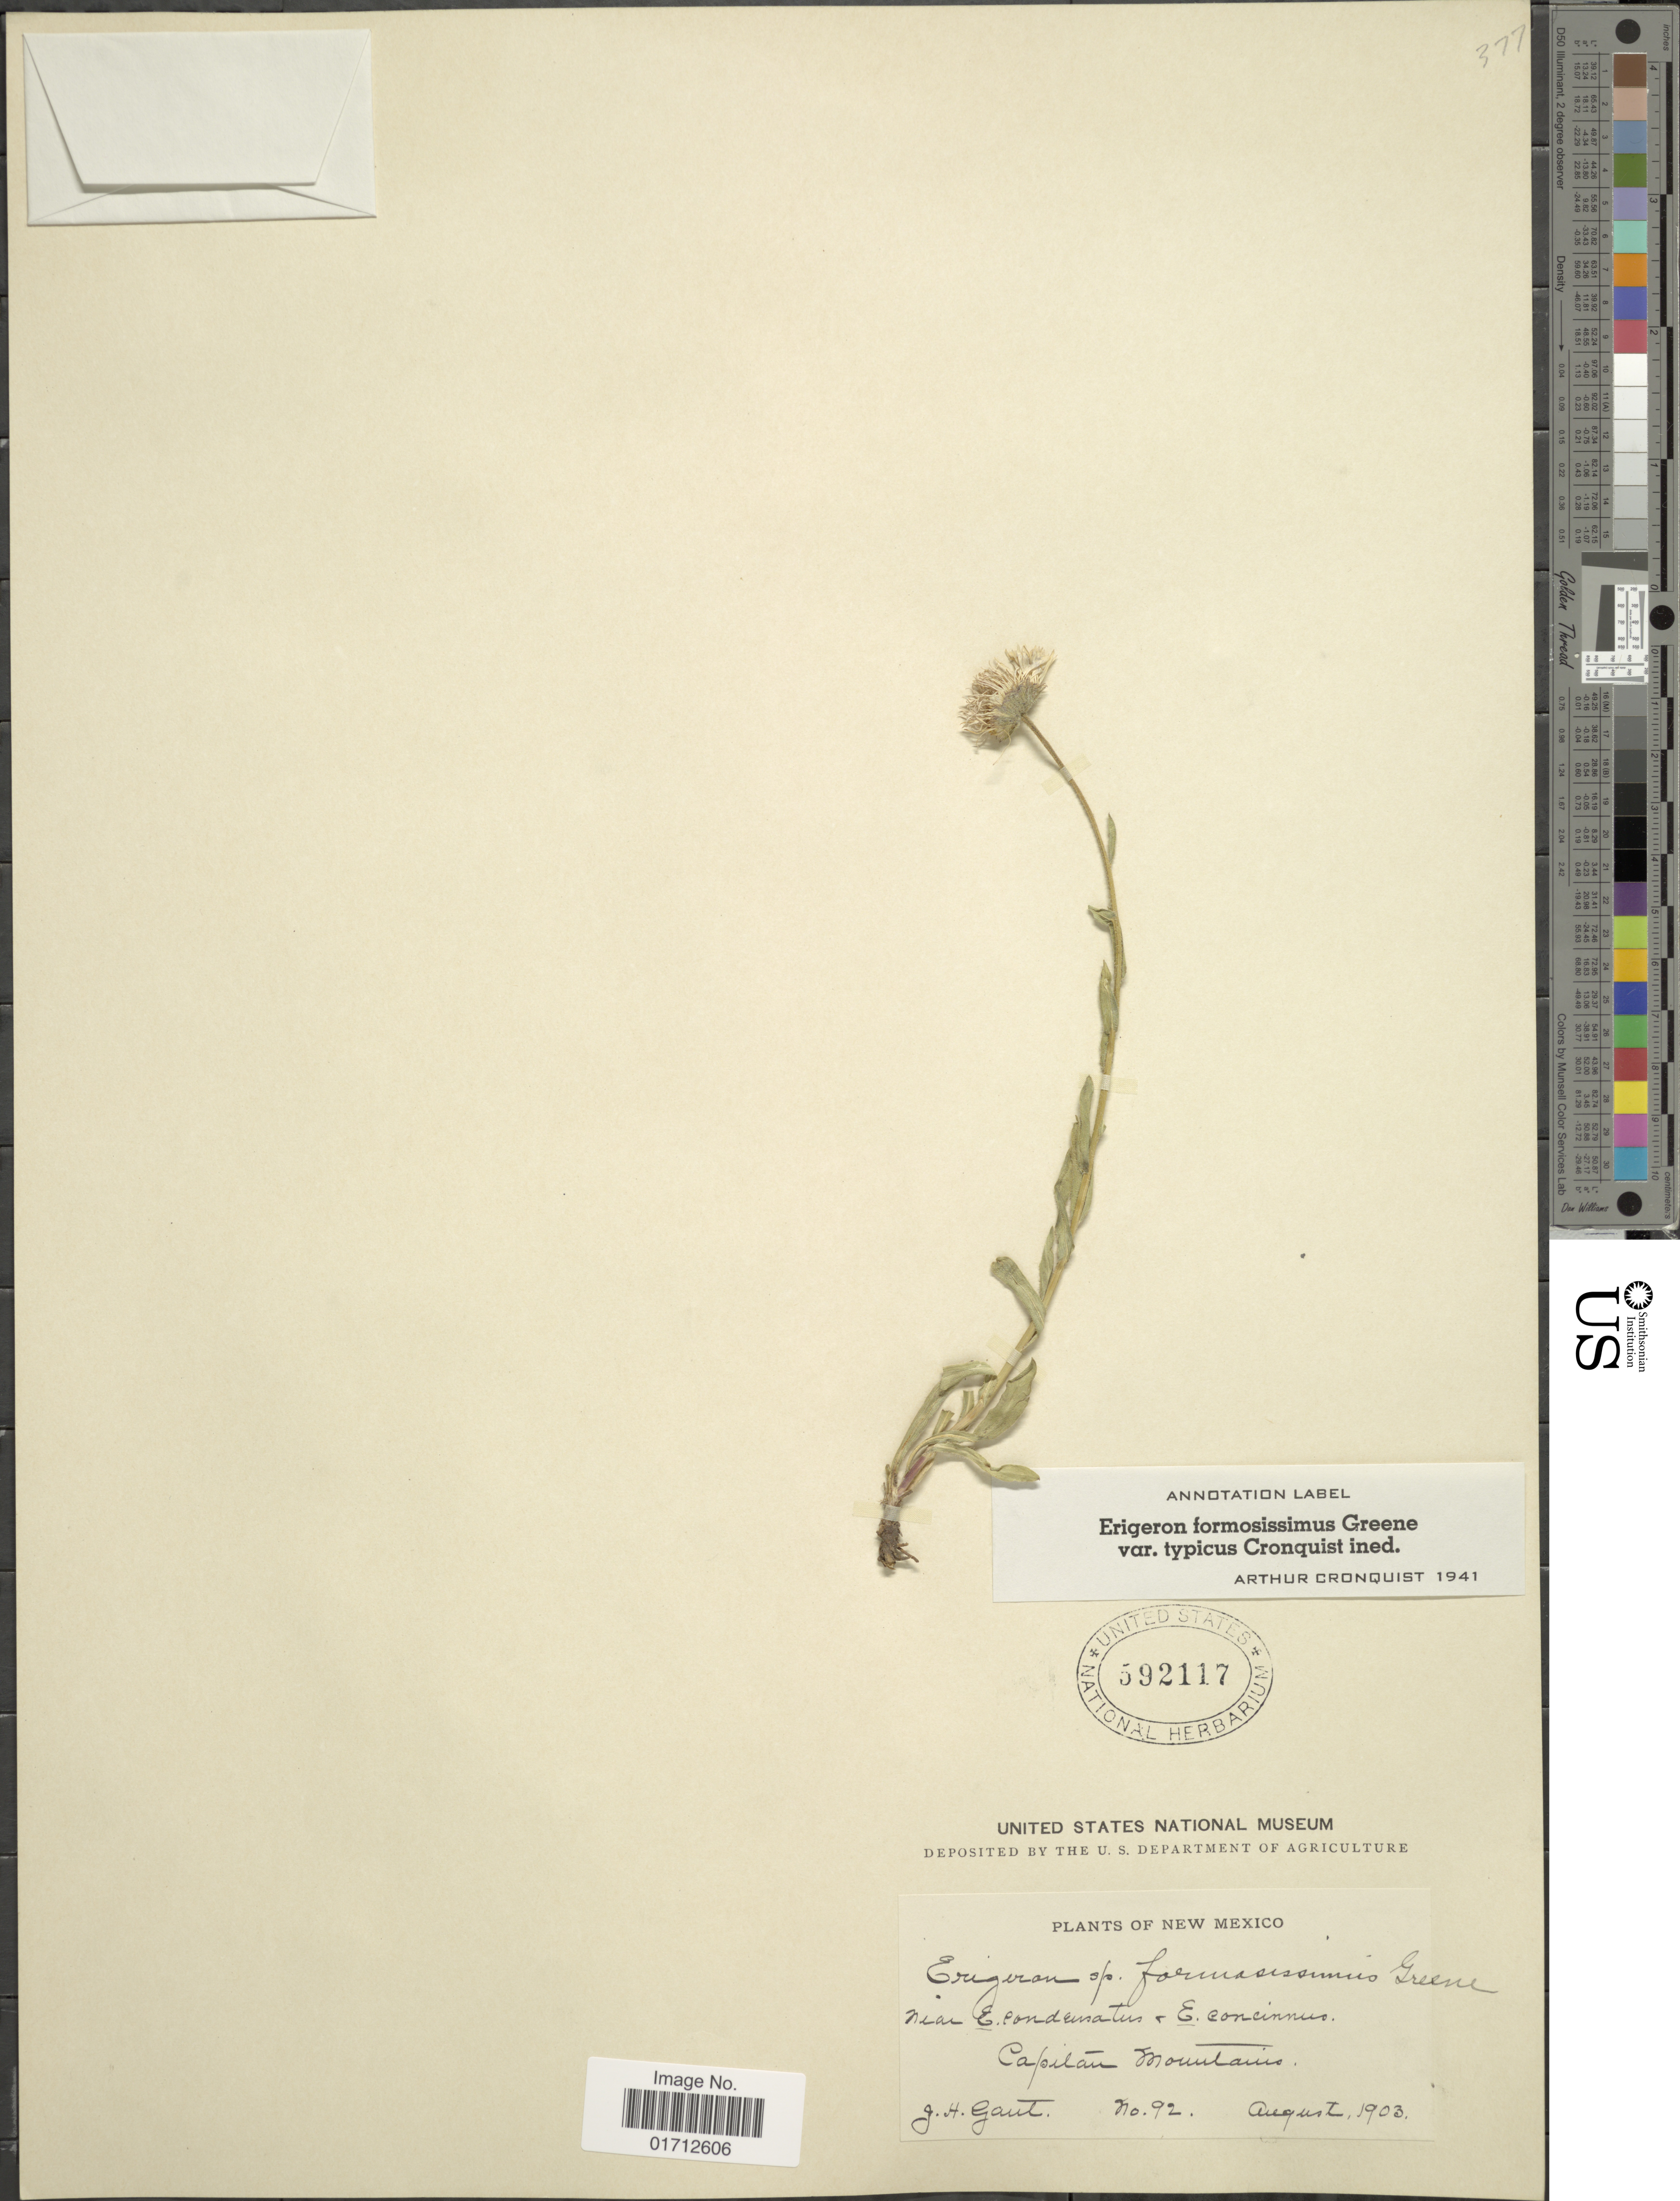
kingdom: Plantae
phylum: Tracheophyta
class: Magnoliopsida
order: Asterales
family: Asteraceae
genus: Erigeron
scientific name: Erigeron formosissimus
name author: Greene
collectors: J. Gant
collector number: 92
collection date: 1903-08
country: United States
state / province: New Mexico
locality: Capilan Mountains.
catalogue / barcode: US 592117